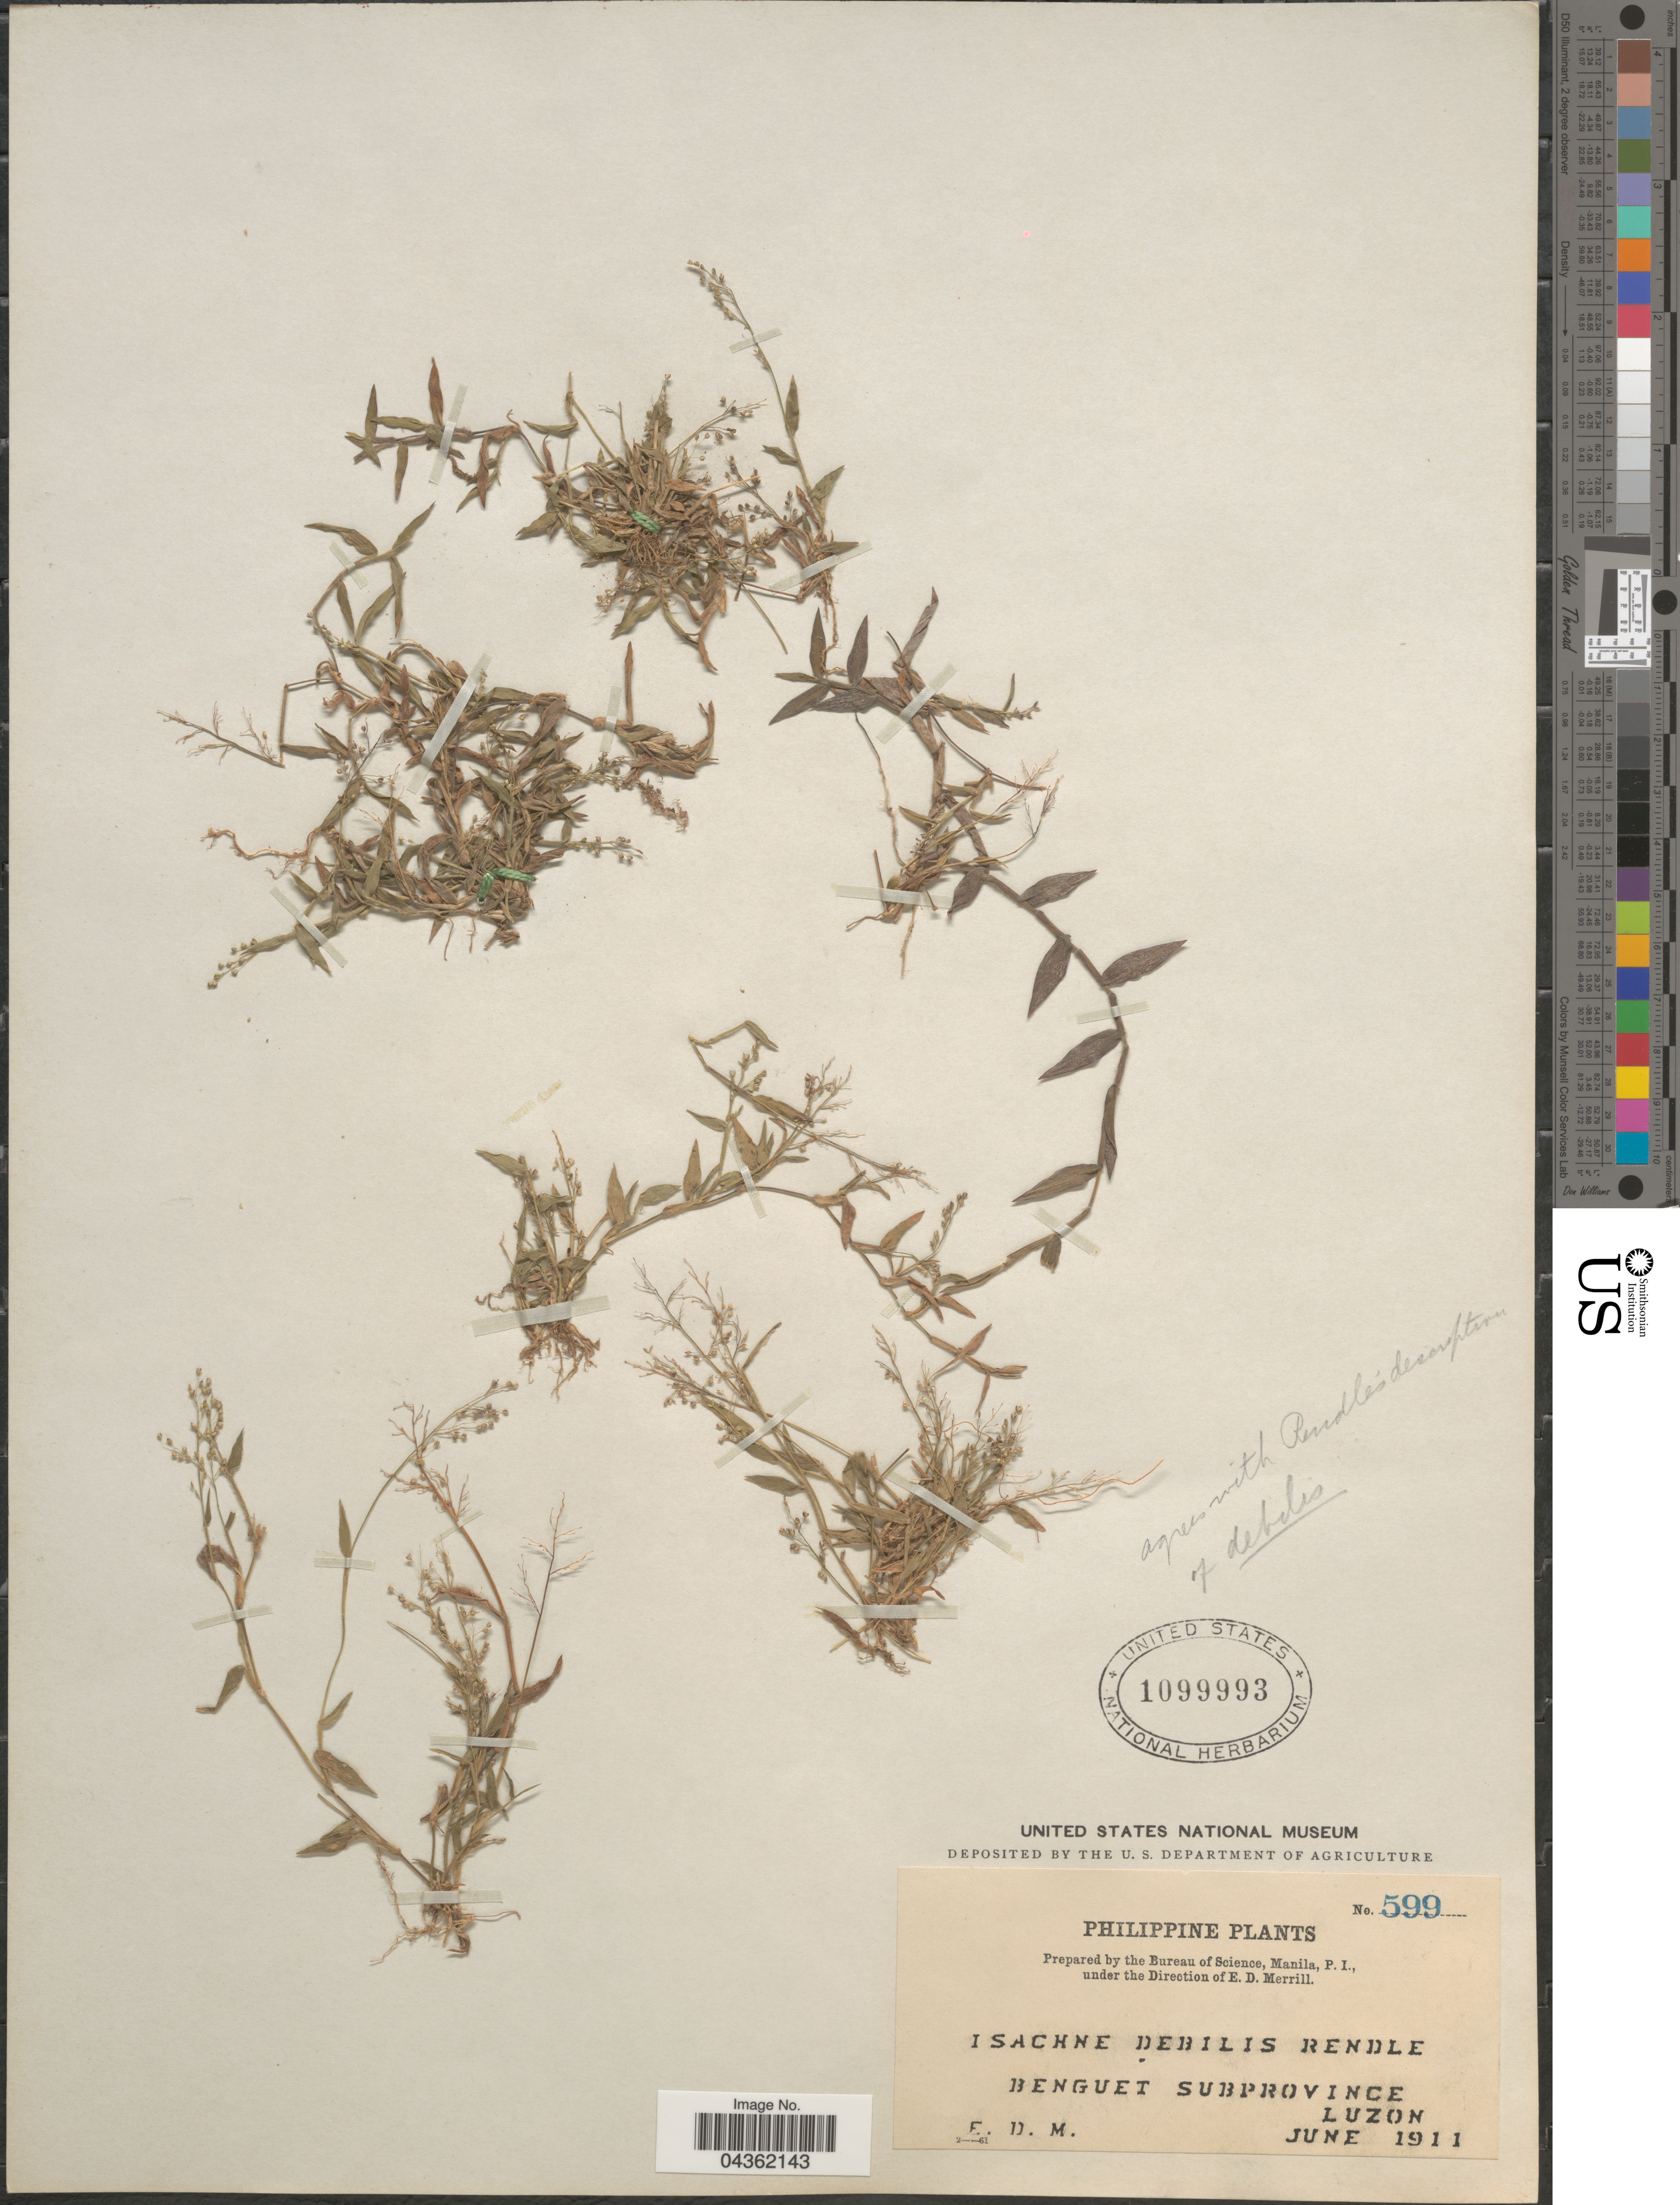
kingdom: Plantae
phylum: Tracheophyta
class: Liliopsida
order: Poales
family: Poaceae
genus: Isachne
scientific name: Isachne myosotis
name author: Nees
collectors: E. D. Merrill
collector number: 599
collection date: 1911-06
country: Philippines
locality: Benguet Subprovince. Luzon.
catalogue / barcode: US 1099993